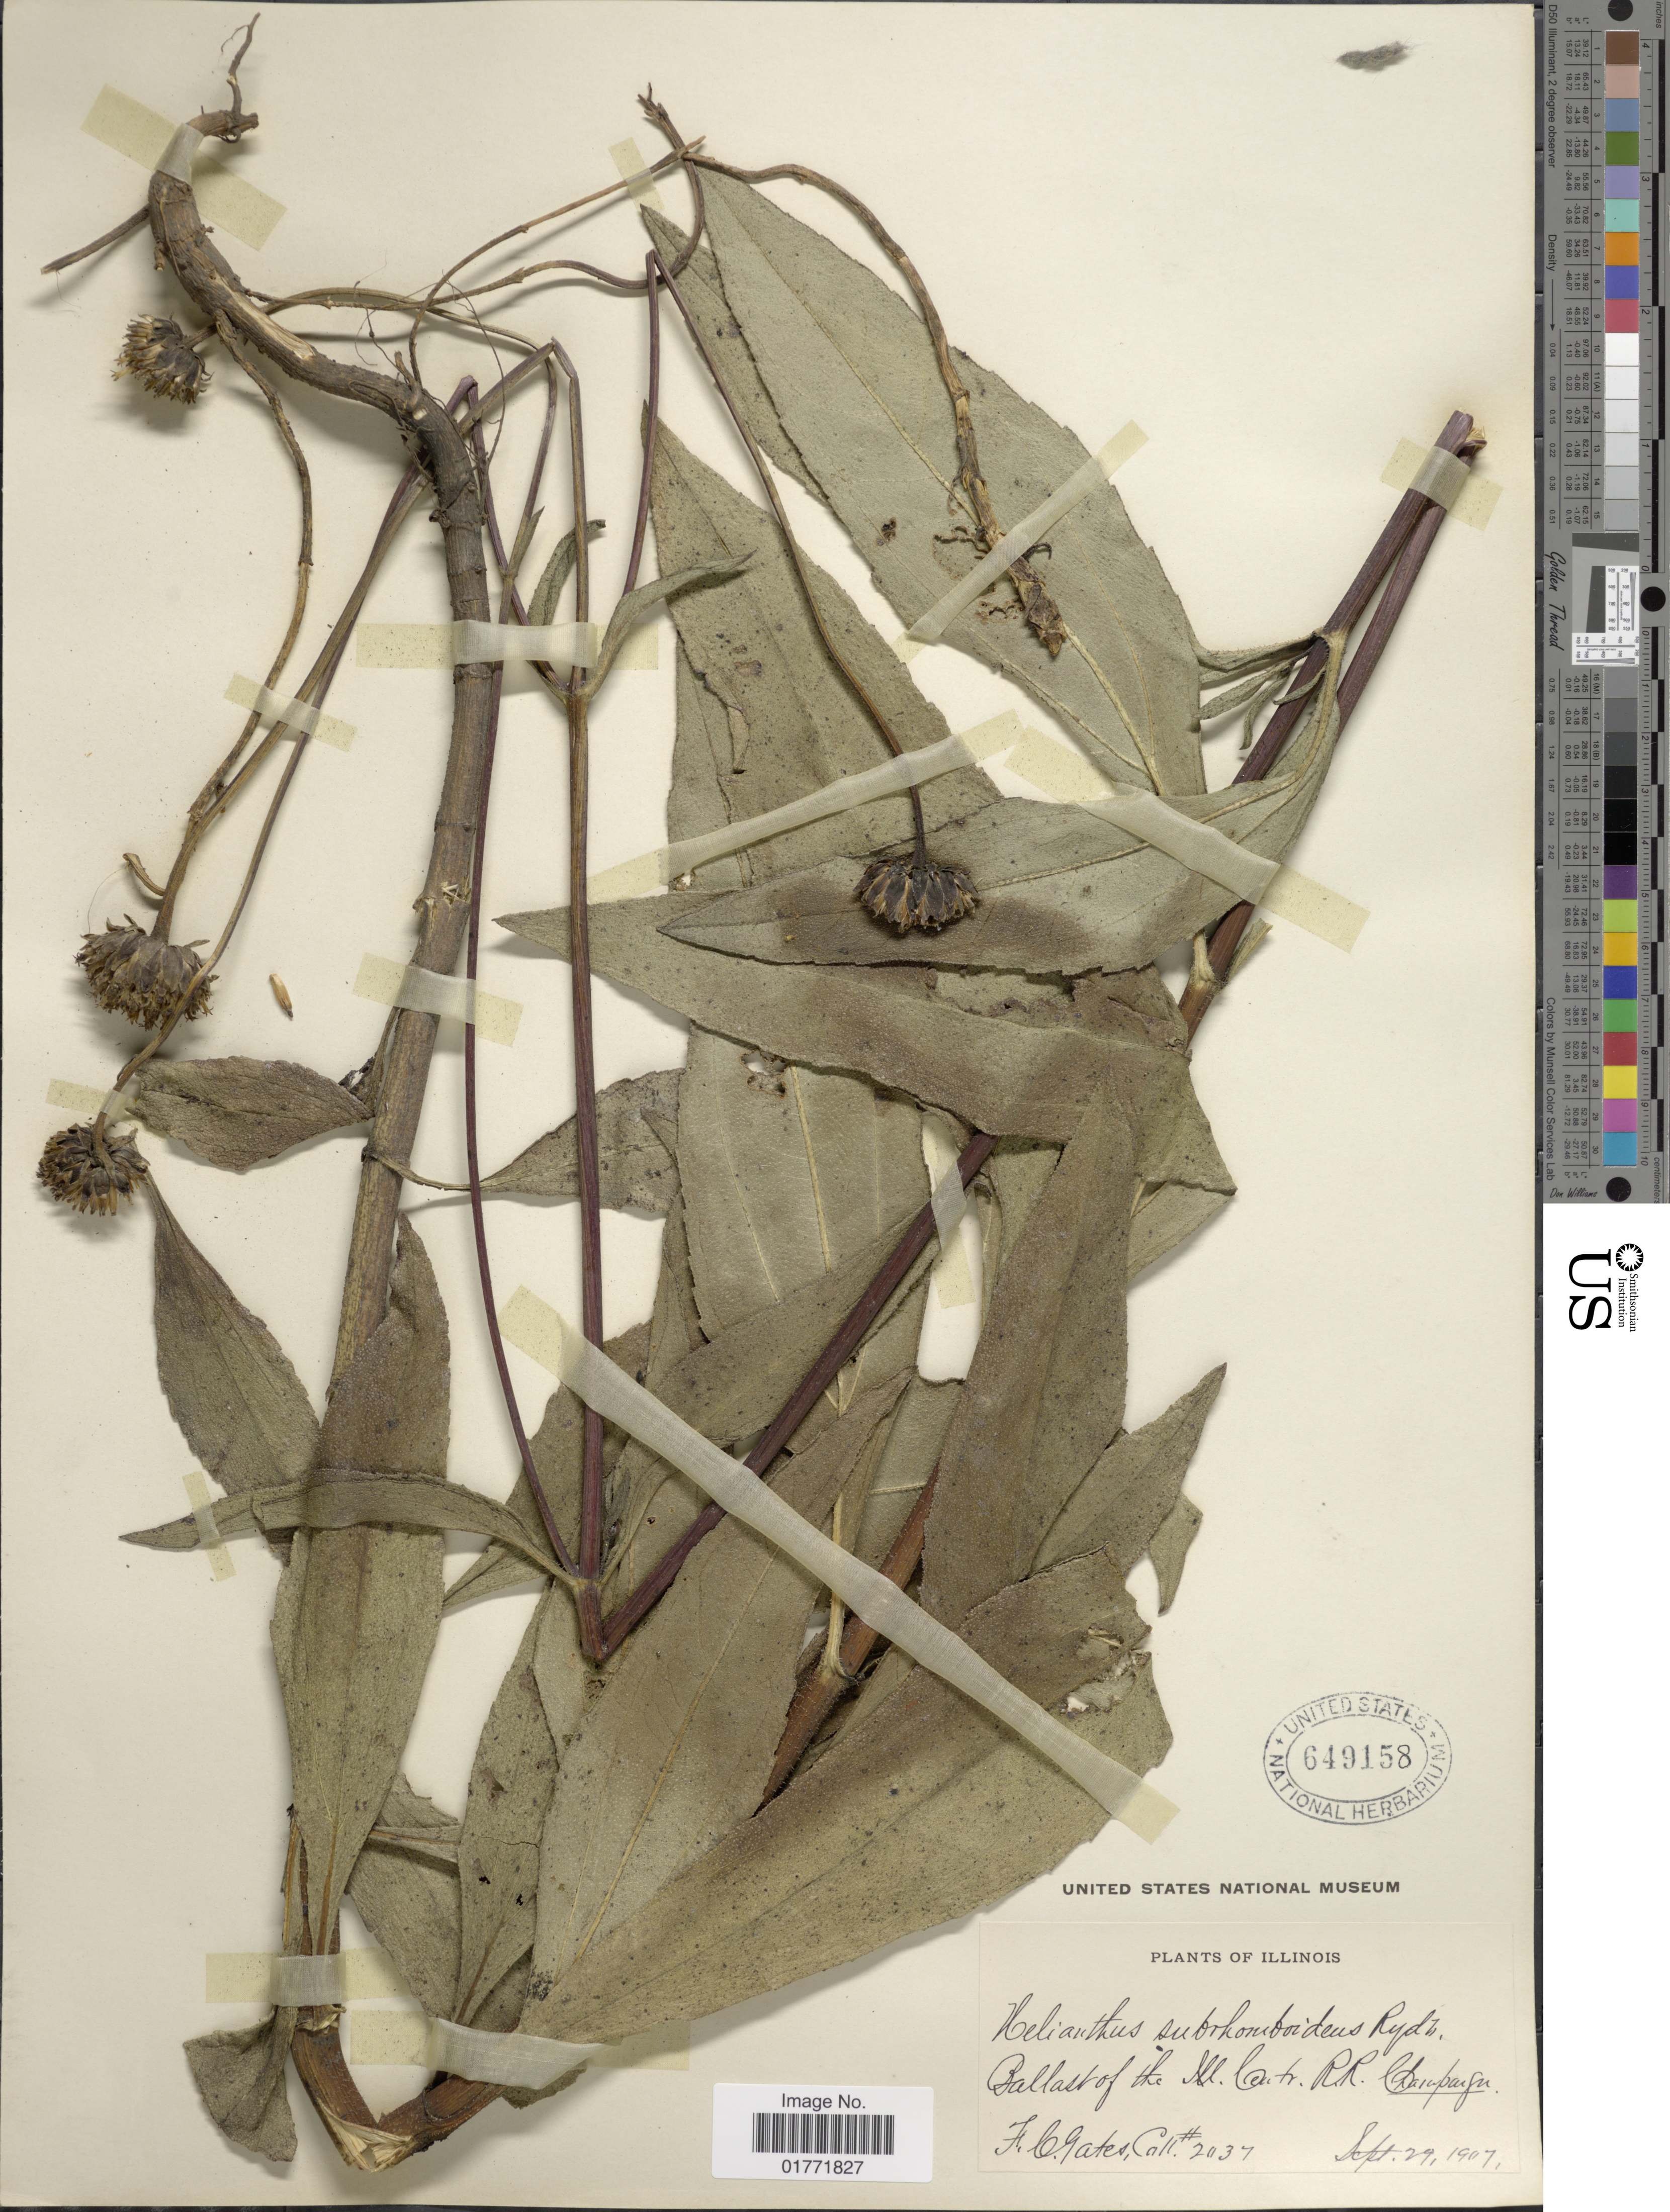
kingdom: Plantae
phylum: Tracheophyta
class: Magnoliopsida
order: Asterales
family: Asteraceae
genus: Helianthus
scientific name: Helianthus subrhomboideus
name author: Rydb.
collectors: F. C. Gates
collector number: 2037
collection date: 1907-09-29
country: United States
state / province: Illinois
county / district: Champaign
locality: Ballast of the Ill. Centr, R. R. Champaign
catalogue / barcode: US 649158